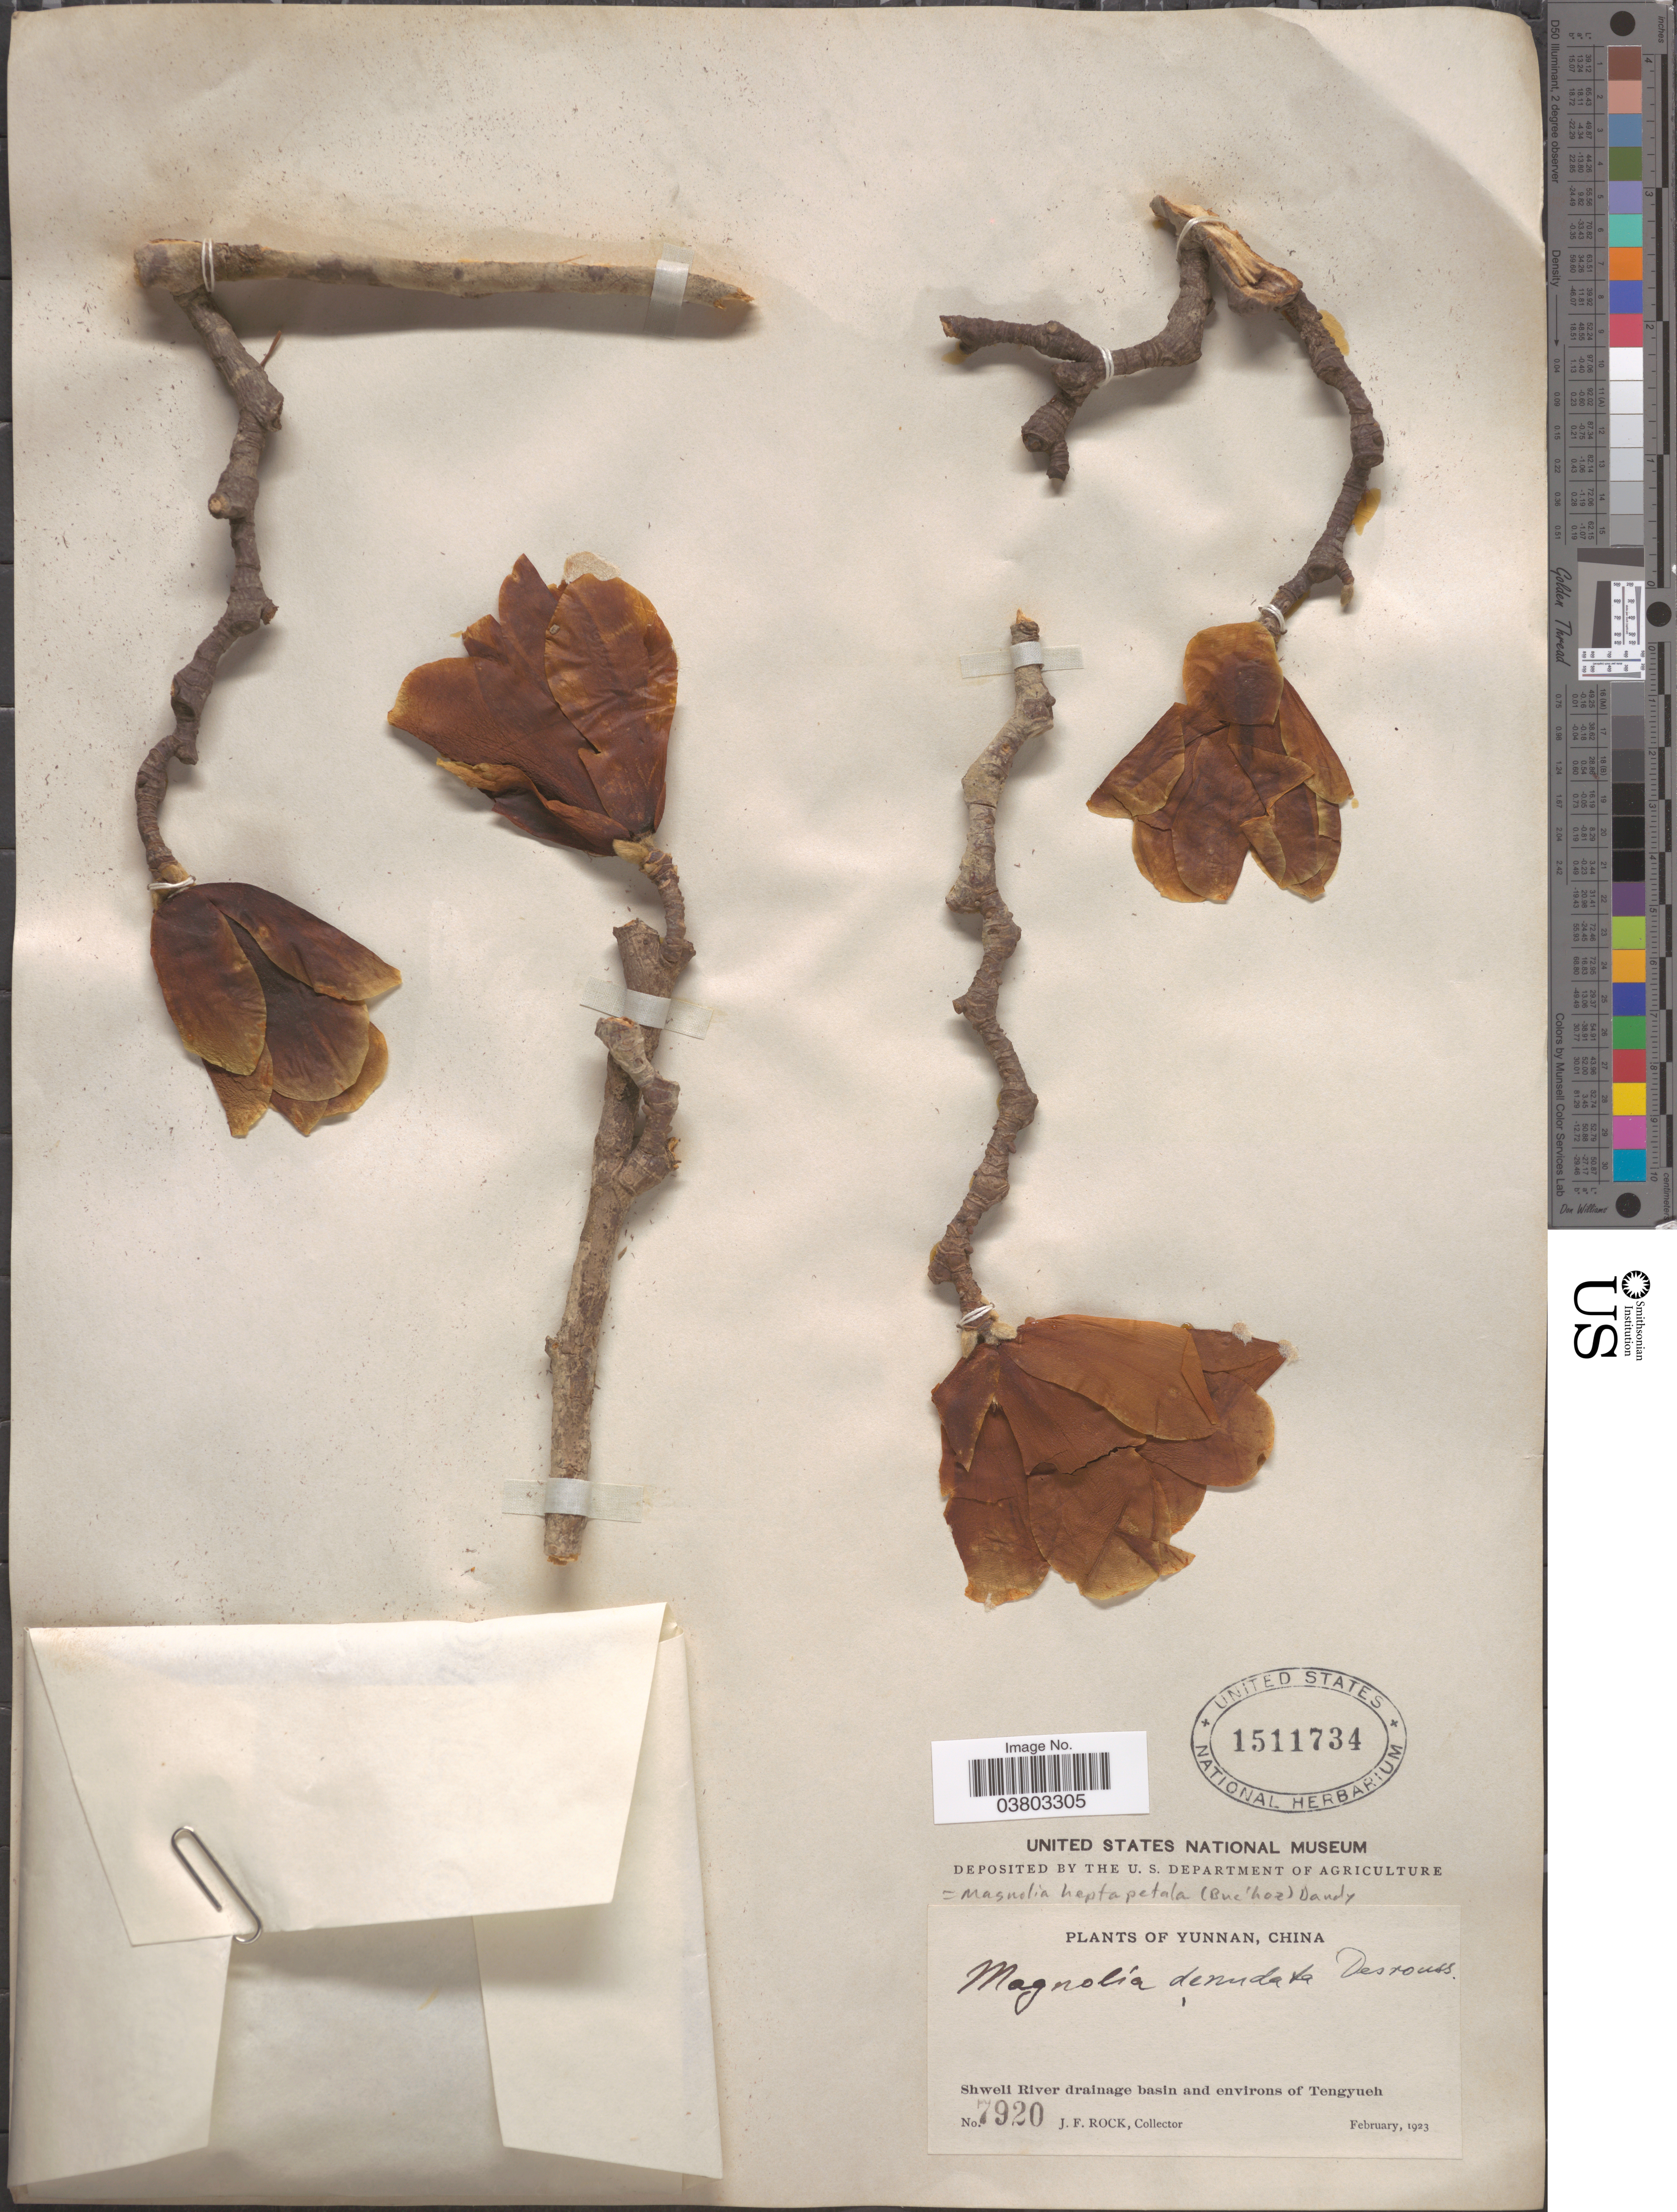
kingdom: Plantae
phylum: Tracheophyta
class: Magnoliopsida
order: Magnoliales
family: Magnoliaceae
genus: Magnolia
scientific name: Magnolia heptapeta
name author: (Buc'hoz) Dandy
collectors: J. Rock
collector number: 7920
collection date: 1923-02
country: China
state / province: Yunnan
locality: Shweli River drainage basin and environs of Tengyueh.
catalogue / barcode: US 1511734